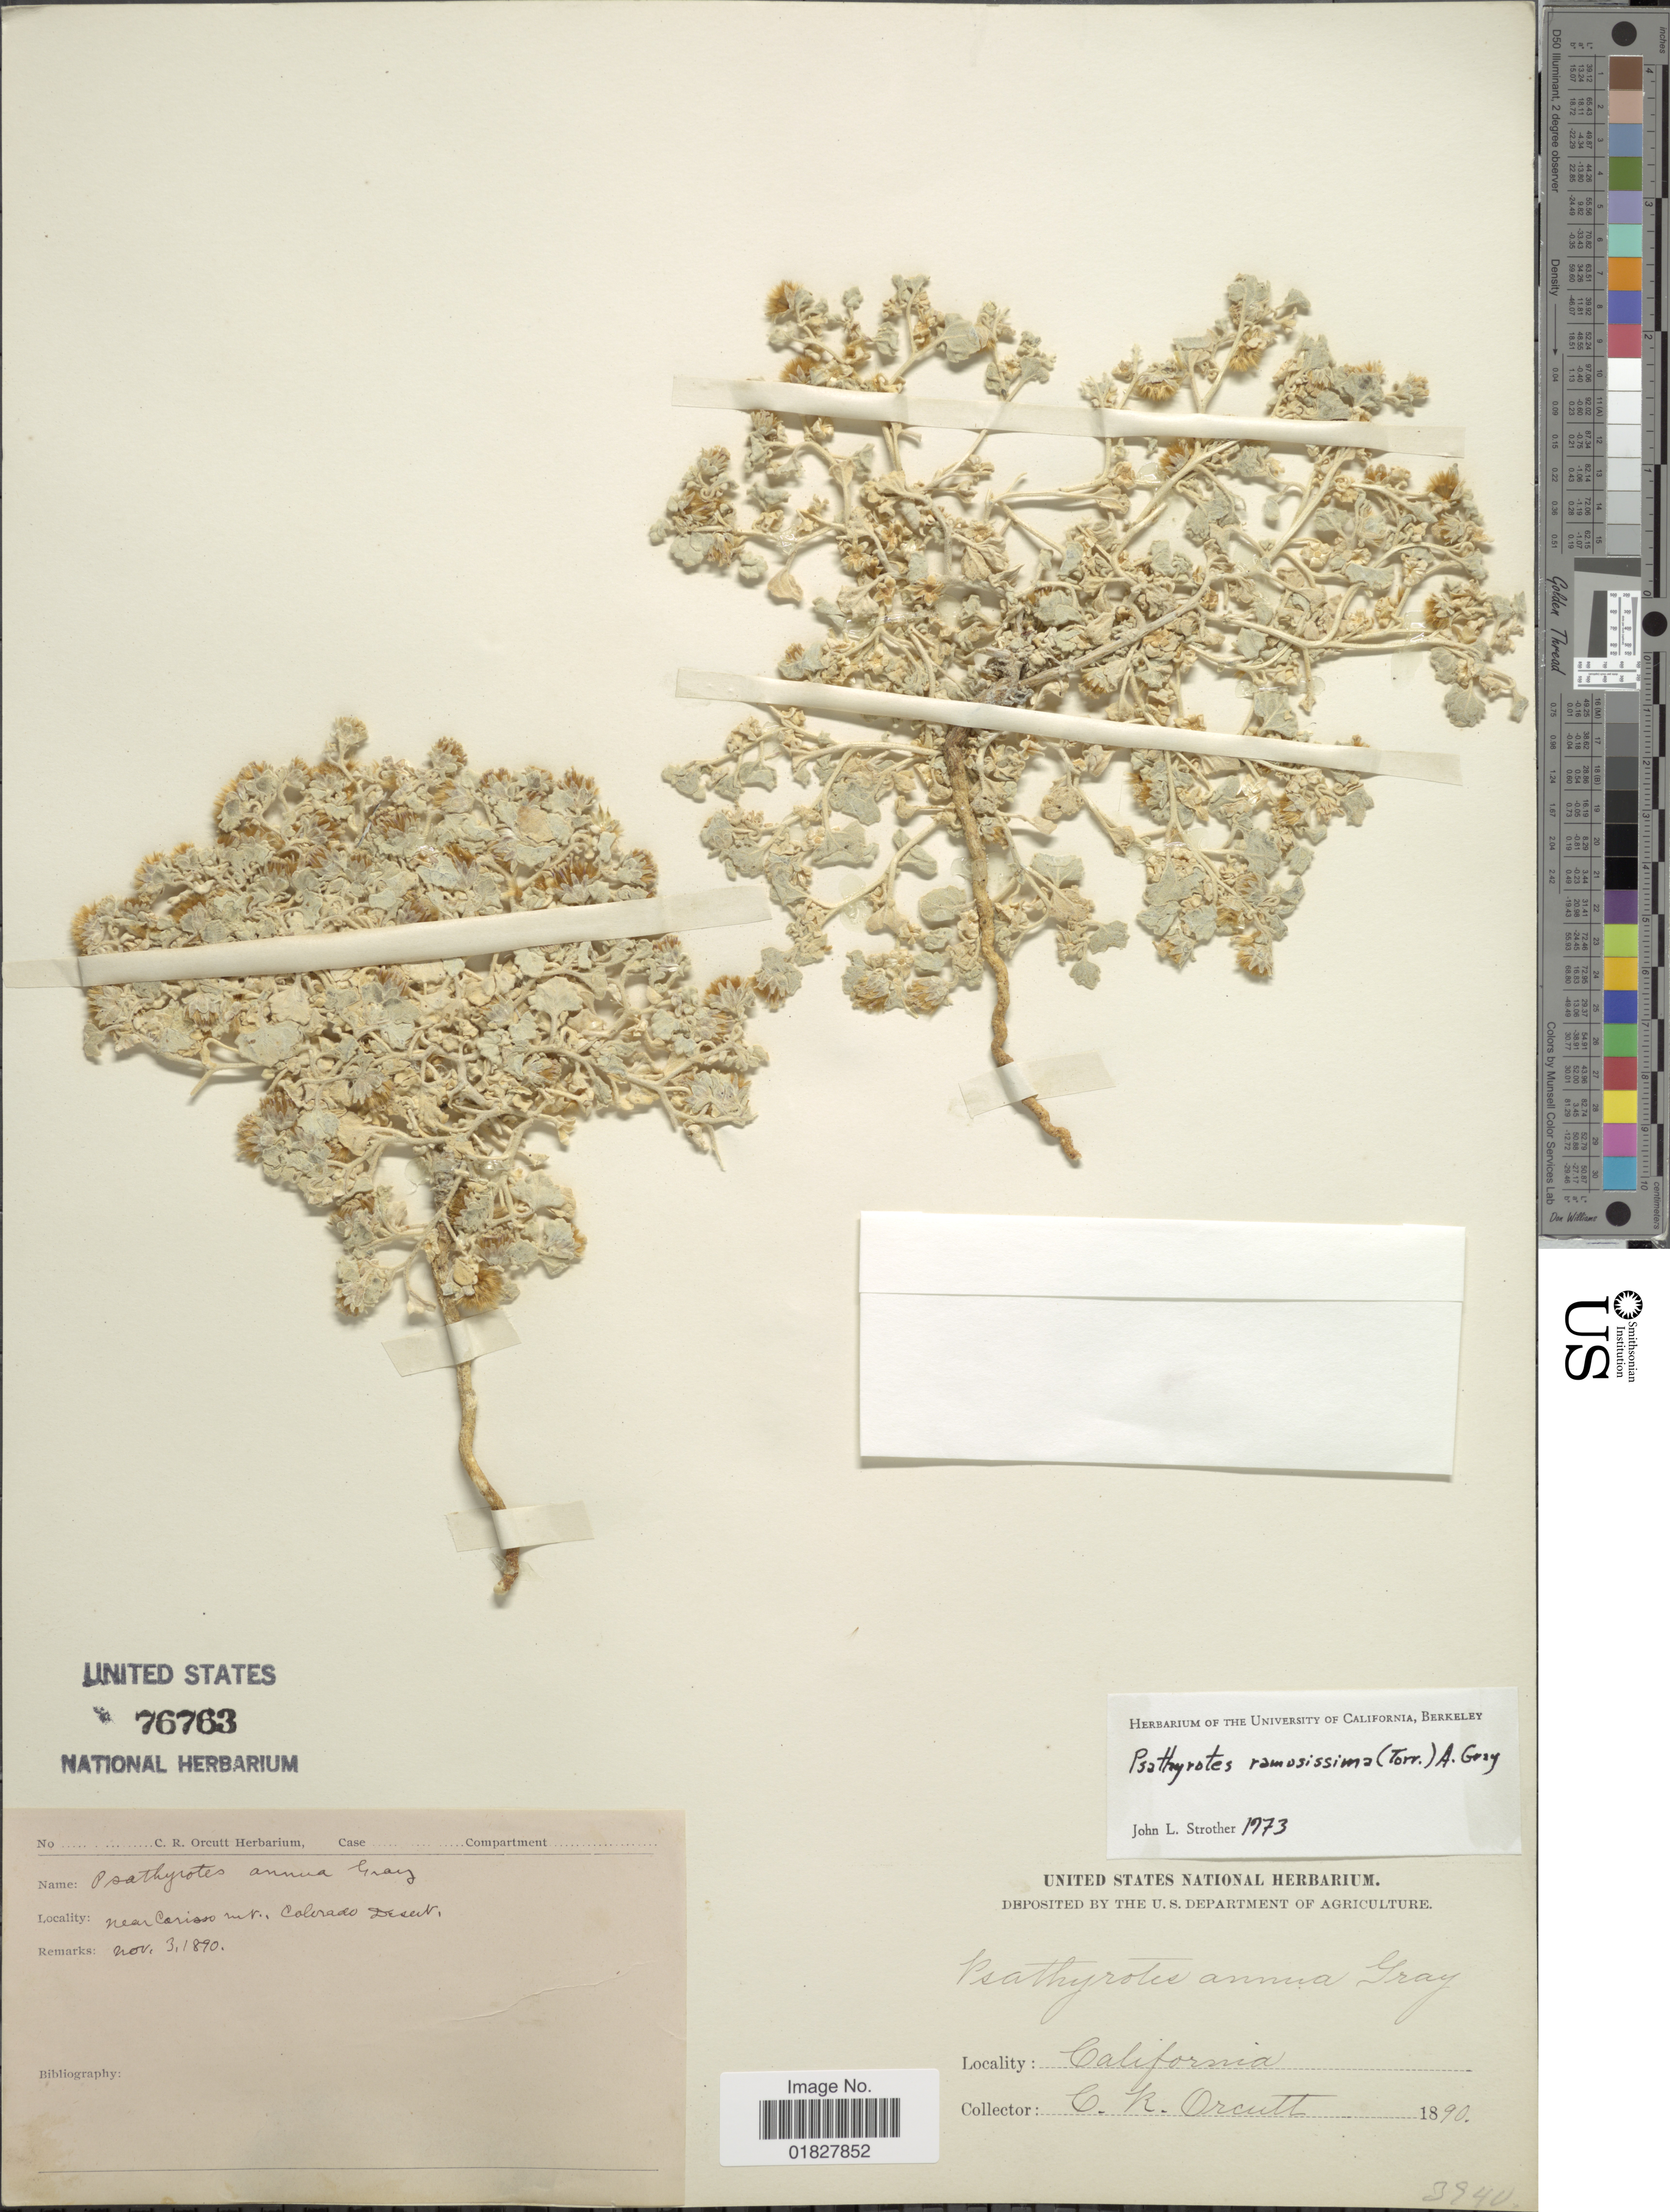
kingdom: Plantae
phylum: Tracheophyta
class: Magnoliopsida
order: Asterales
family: Asteraceae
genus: Psathyrotes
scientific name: Psathyrotes ramosissima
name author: (Torr.) A. Gray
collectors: C. R. Orcutt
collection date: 1890-11-03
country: United States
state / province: California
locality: Near Carisso Mt., Colorado Desert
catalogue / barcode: US 76763